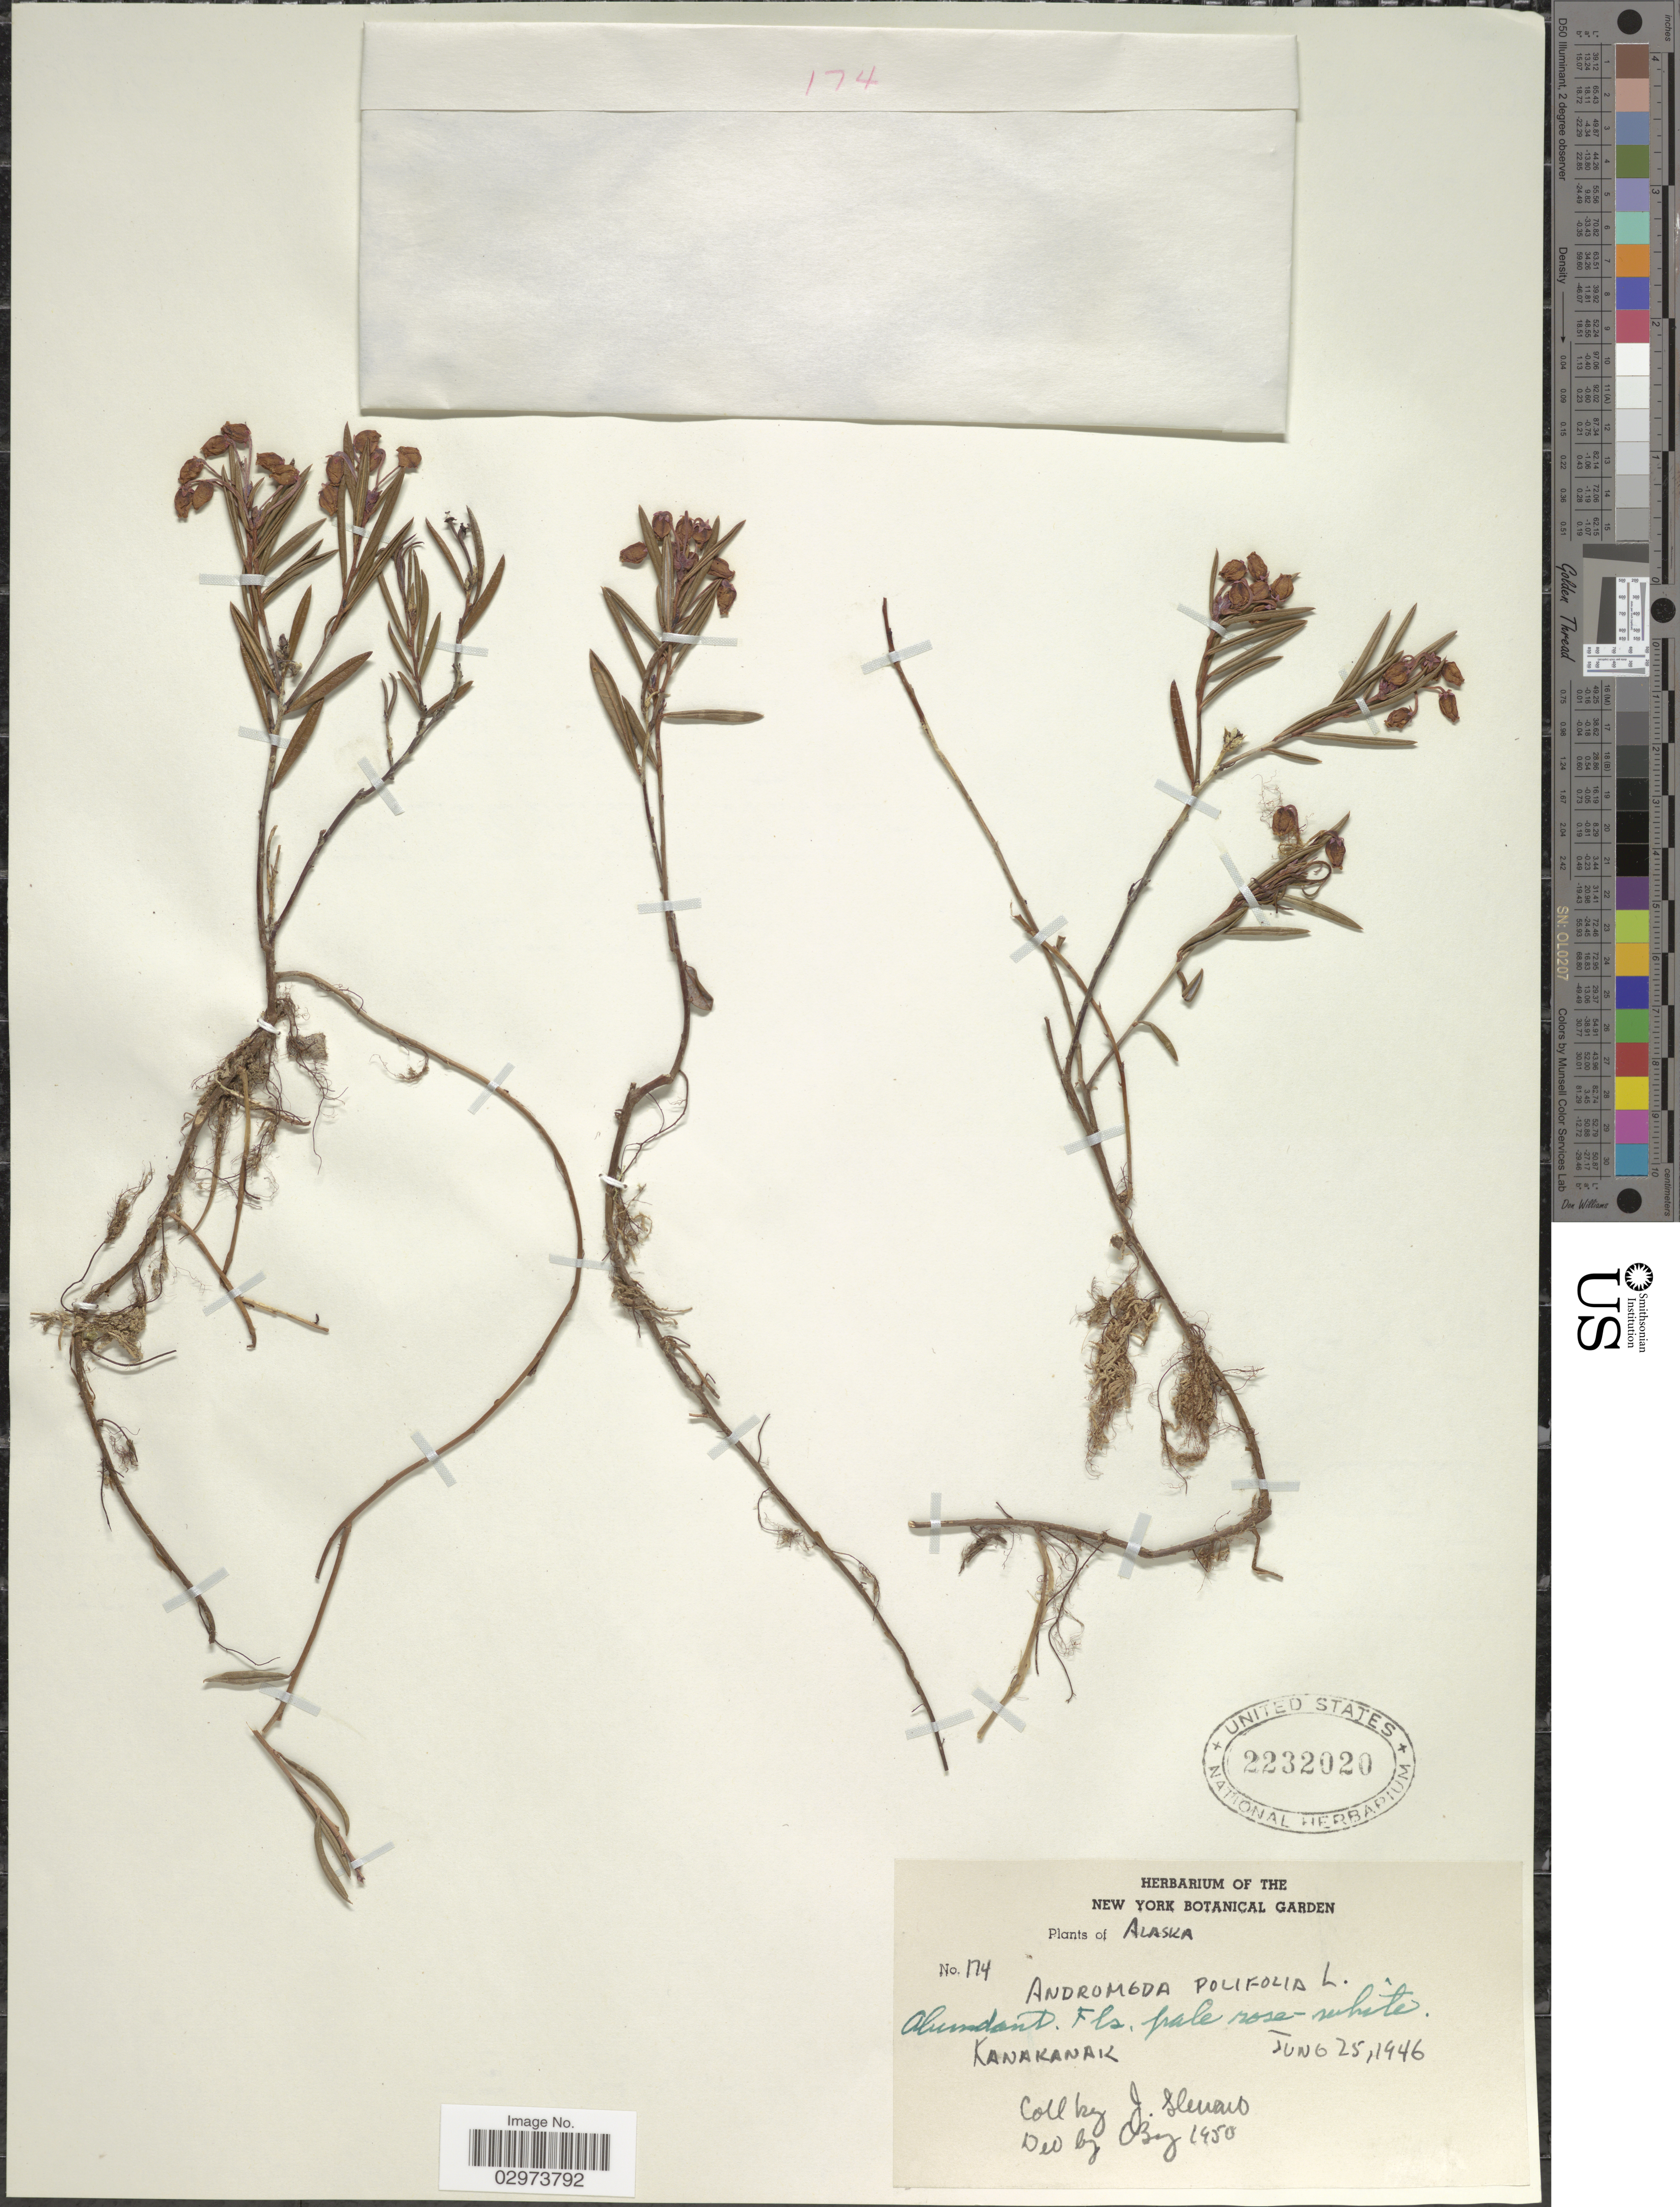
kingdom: Plantae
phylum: Tracheophyta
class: Magnoliopsida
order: Ericales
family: Ericaceae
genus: Andromeda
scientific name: Andromeda polifolia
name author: L.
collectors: J. Stewart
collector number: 174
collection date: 1946-06-25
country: United States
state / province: Alaska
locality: Kanakanak.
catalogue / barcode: US 2232020